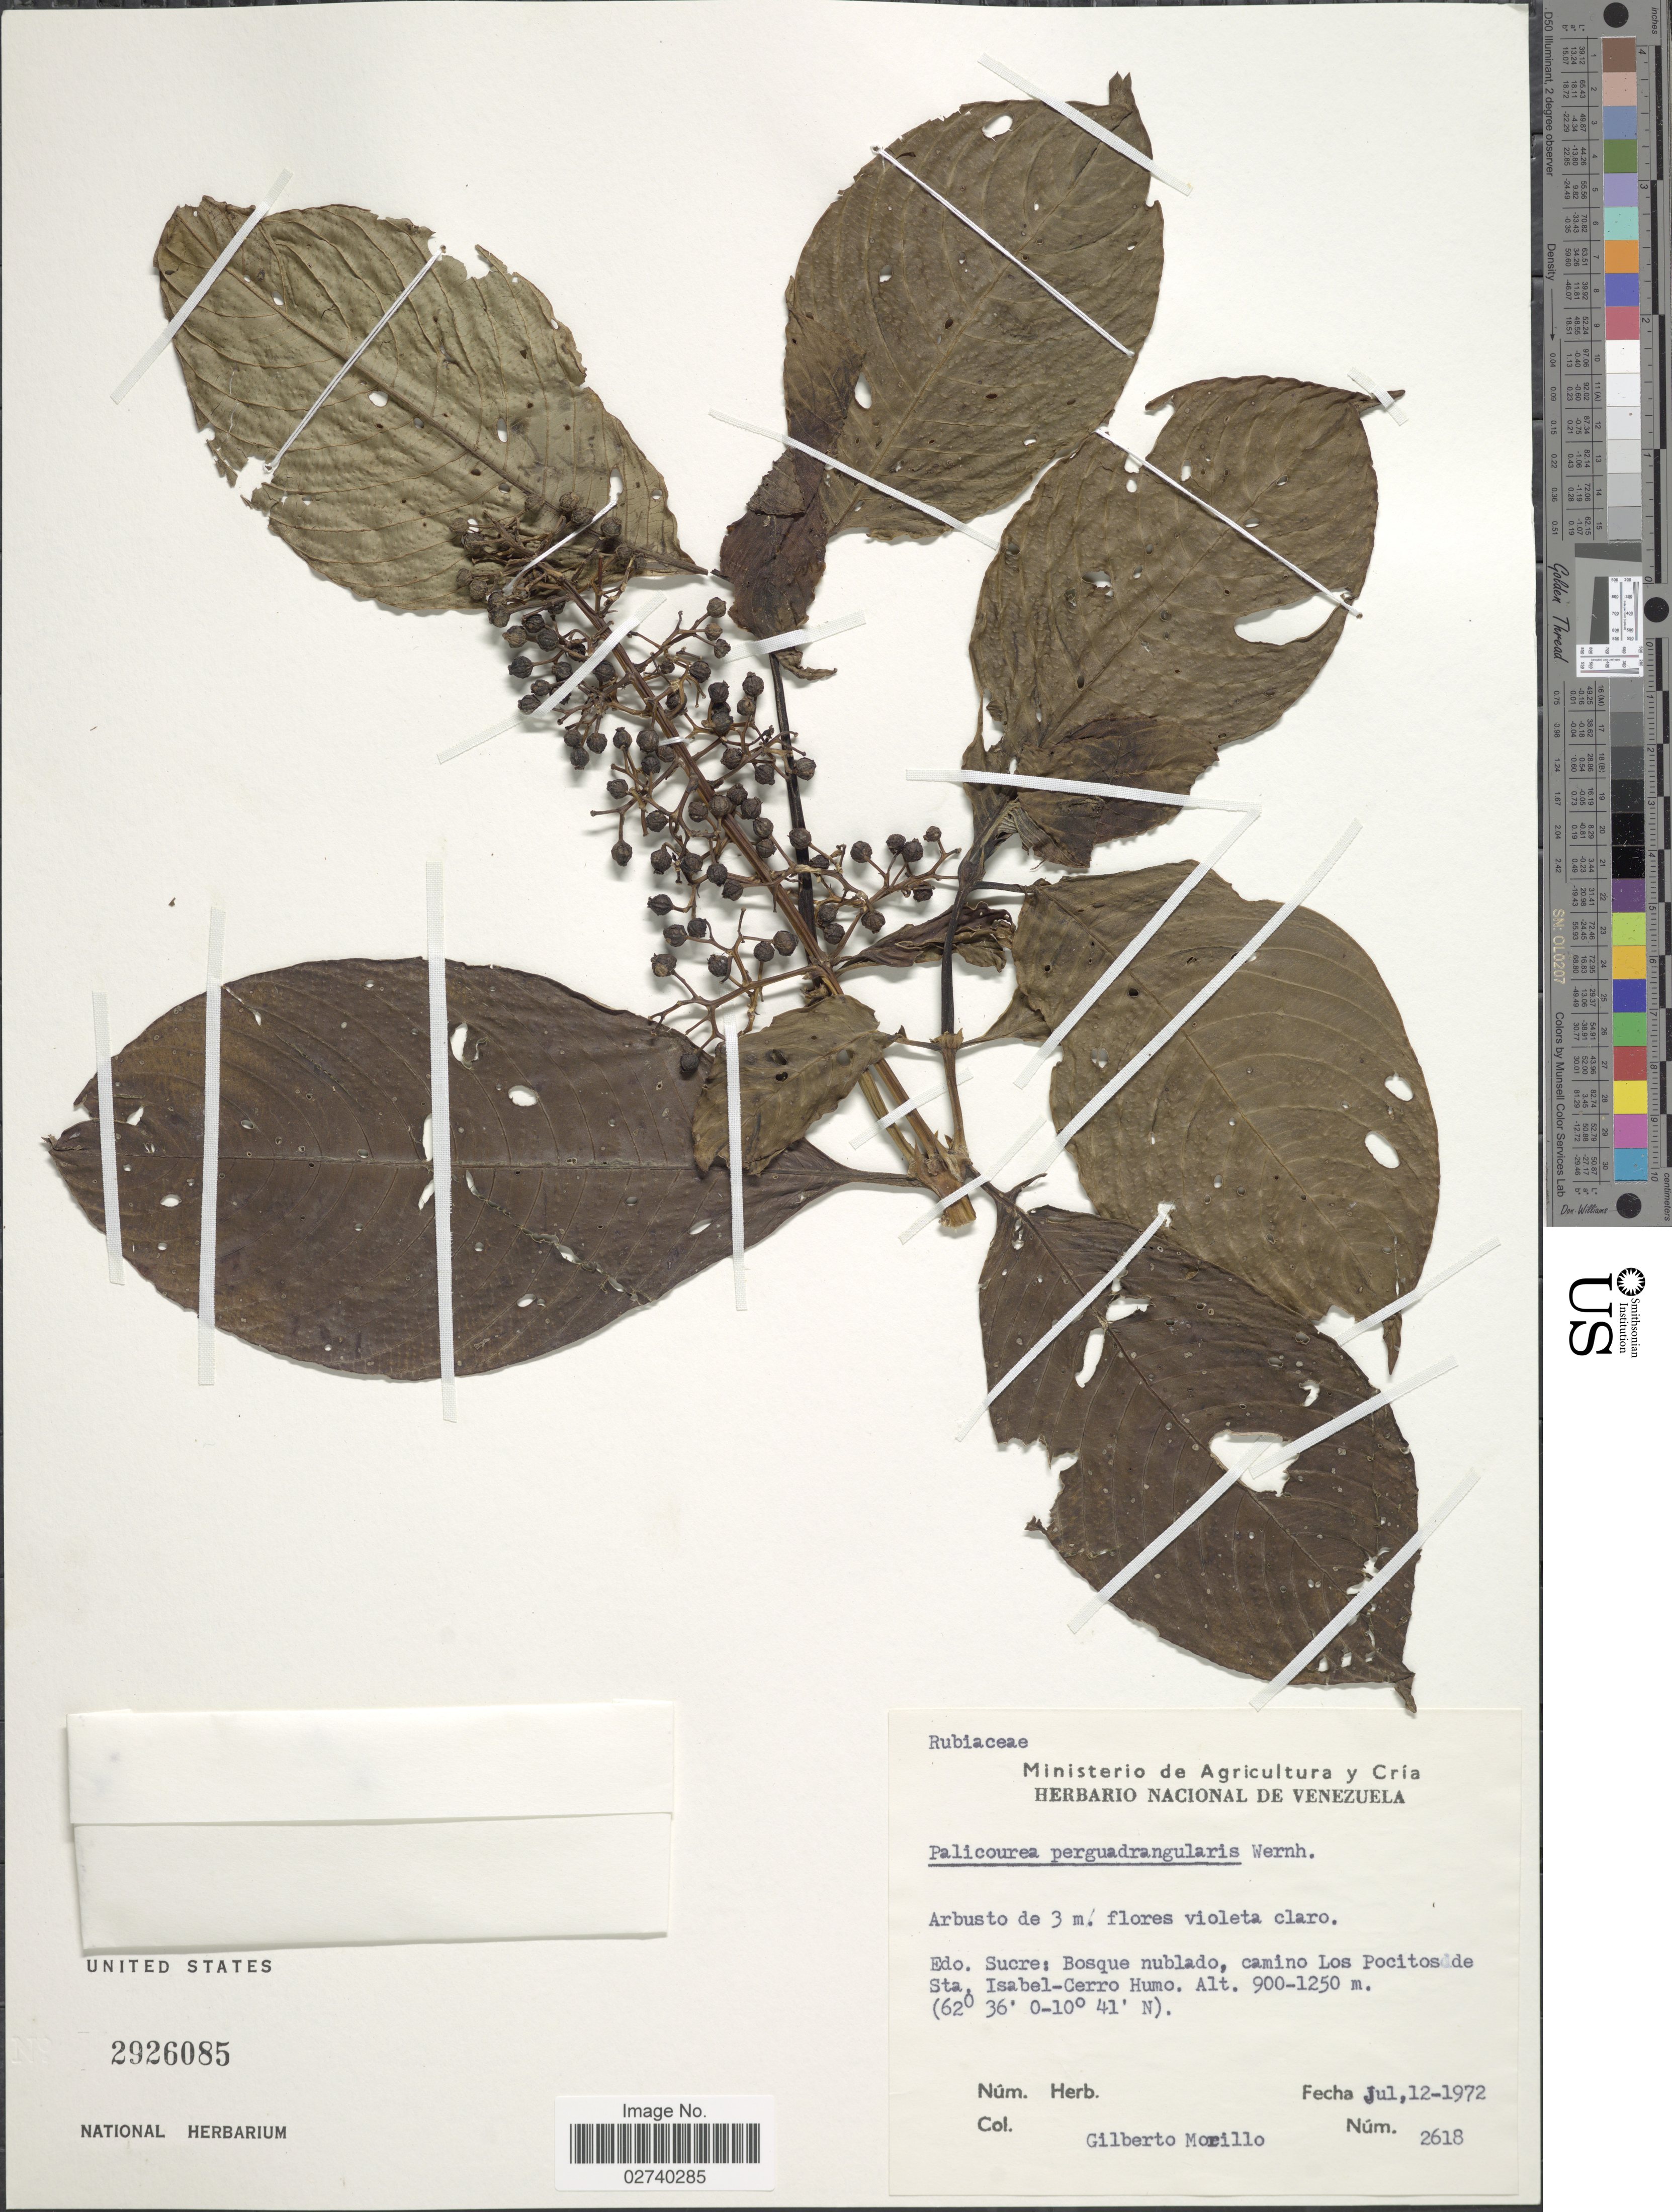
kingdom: Plantae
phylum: Tracheophyta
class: Magnoliopsida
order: Gentianales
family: Rubiaceae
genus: Palicourea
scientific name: Palicourea perquadrangularis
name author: Wernham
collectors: G. N. Morillo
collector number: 2618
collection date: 1972-07-12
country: Venezuela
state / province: Sucre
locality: Edo. Sucre: Bosque nublado, camino Los Pocitos de Sta. Isabel-Cerro Humo.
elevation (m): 900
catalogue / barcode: US 2926085